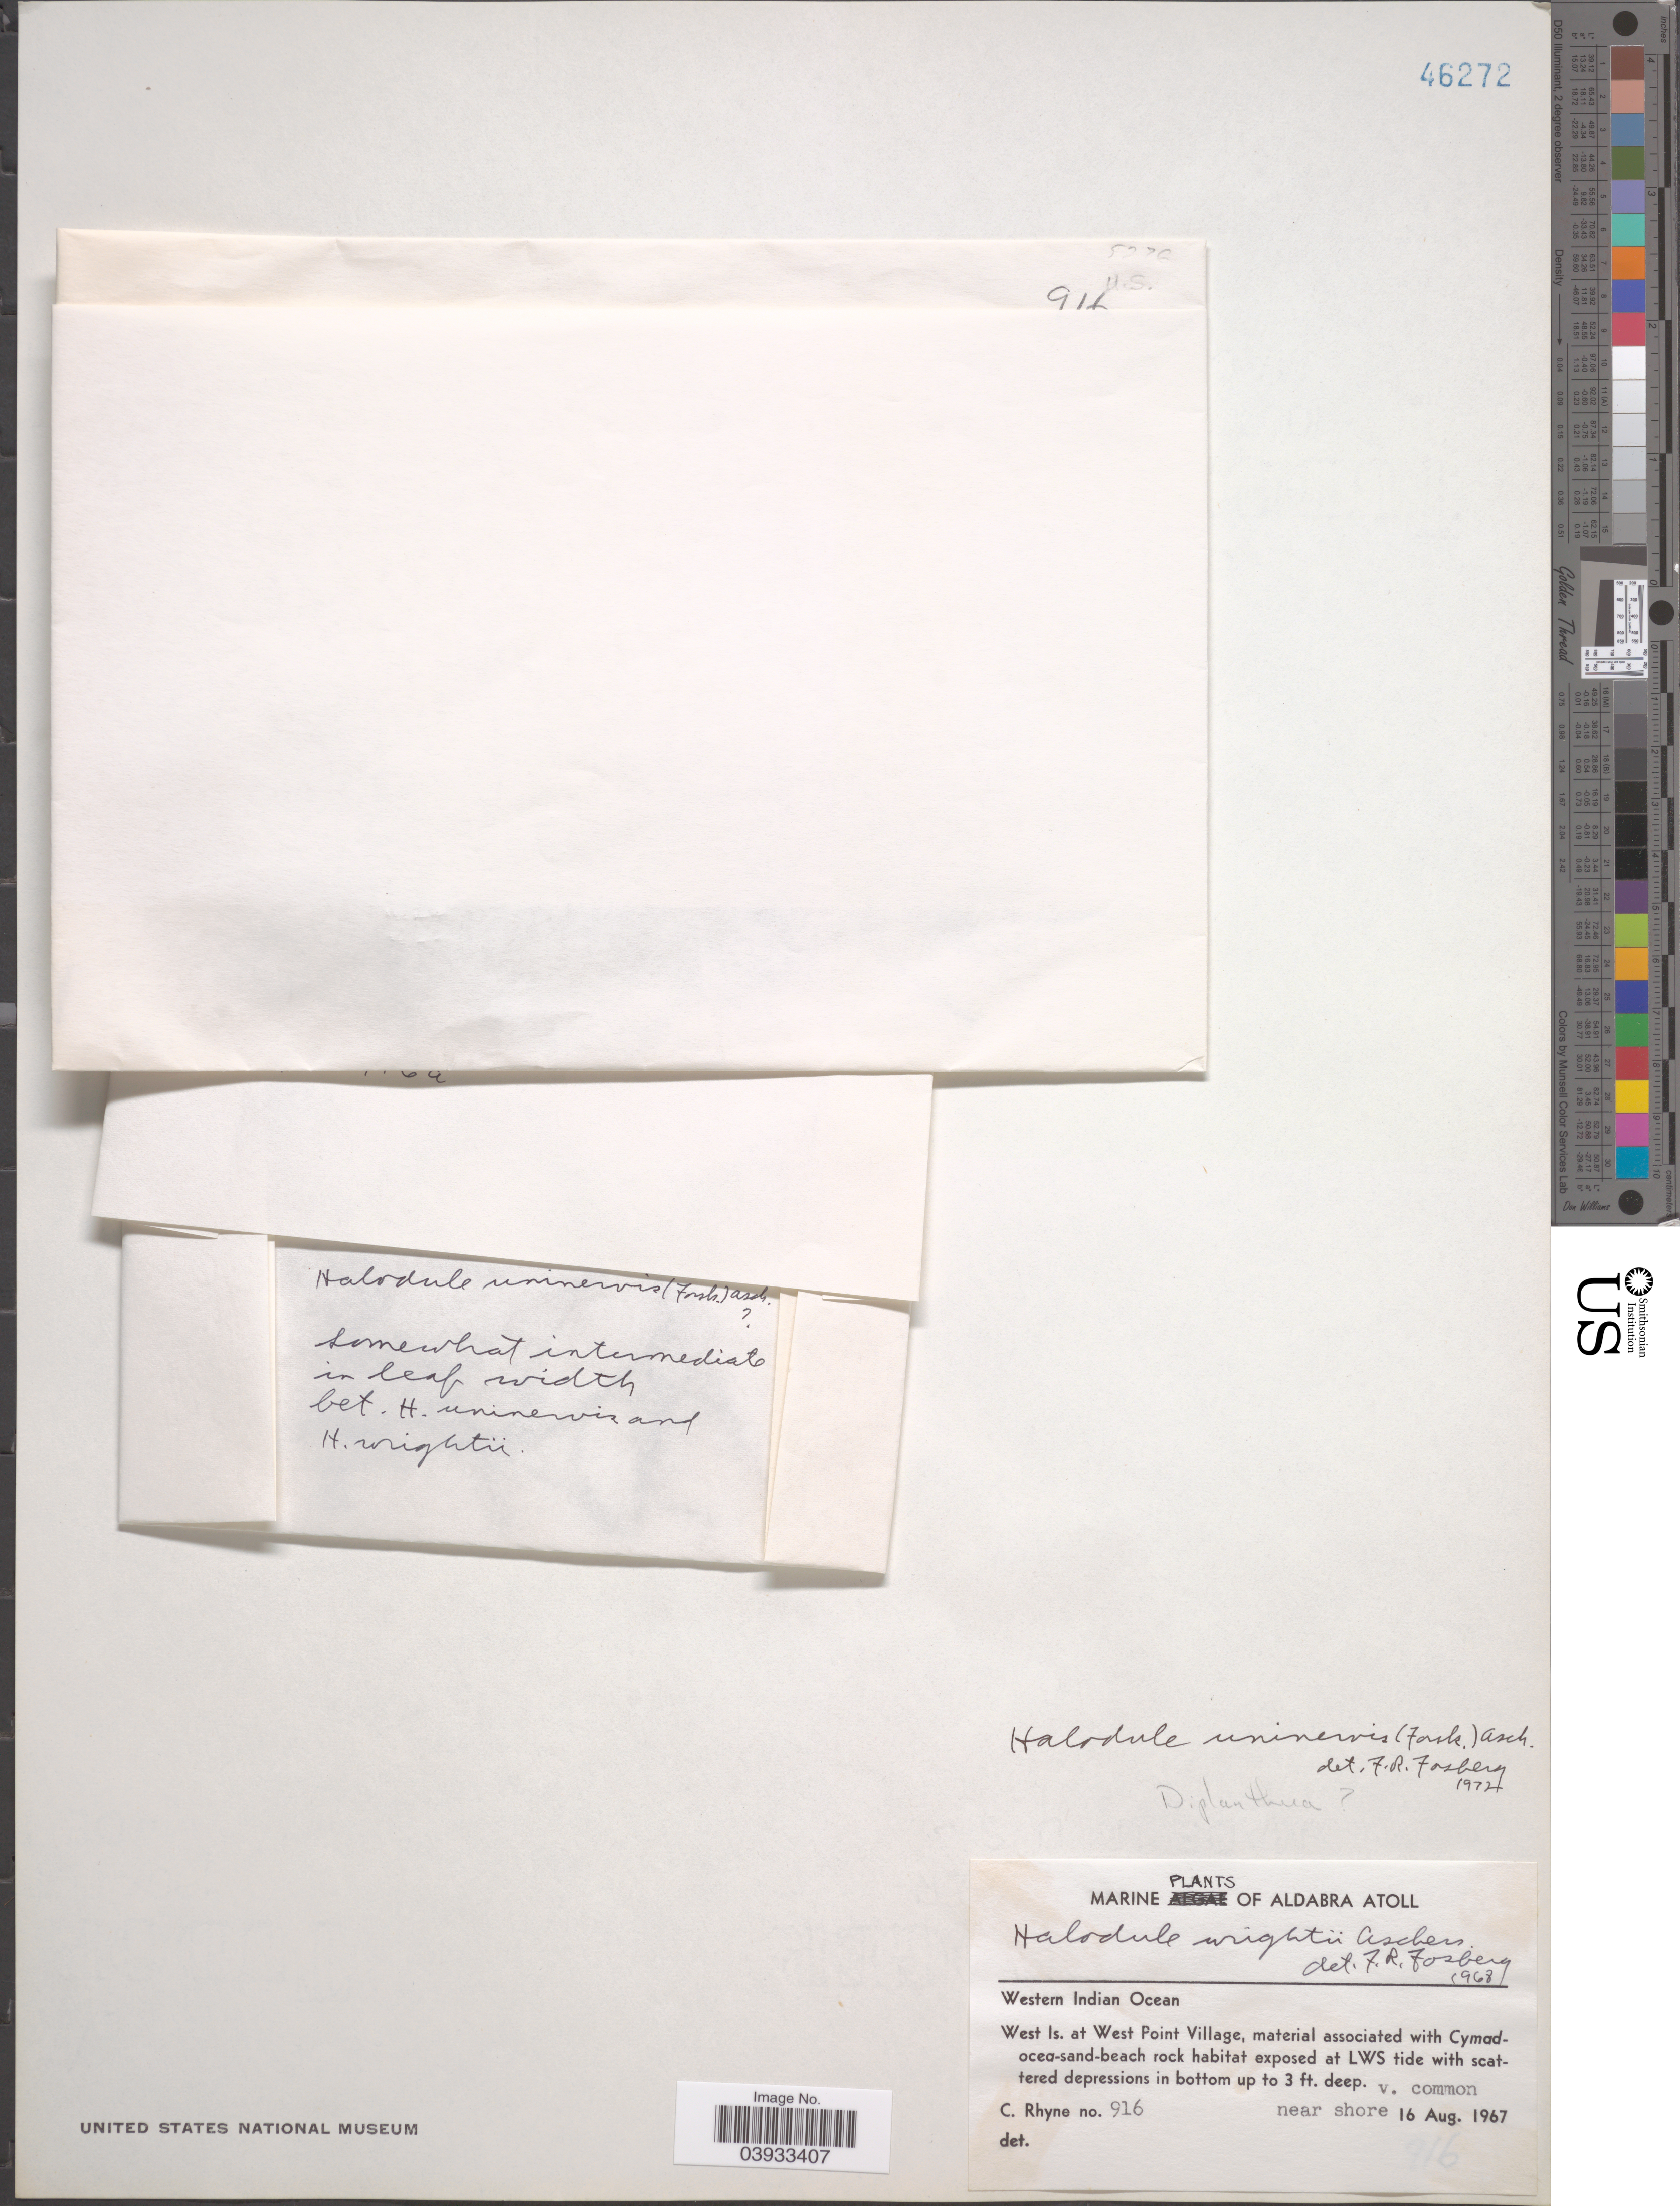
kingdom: Plantae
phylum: Tracheophyta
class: Liliopsida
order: Alismatales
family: Cymodoceaceae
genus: Halodule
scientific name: Halodule uninervis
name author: (Forssk.) Asch.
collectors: C. Rhyne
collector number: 916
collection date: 1967-08-16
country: Seychelles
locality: Aldabra Atoll. West Is. at West Point Village.